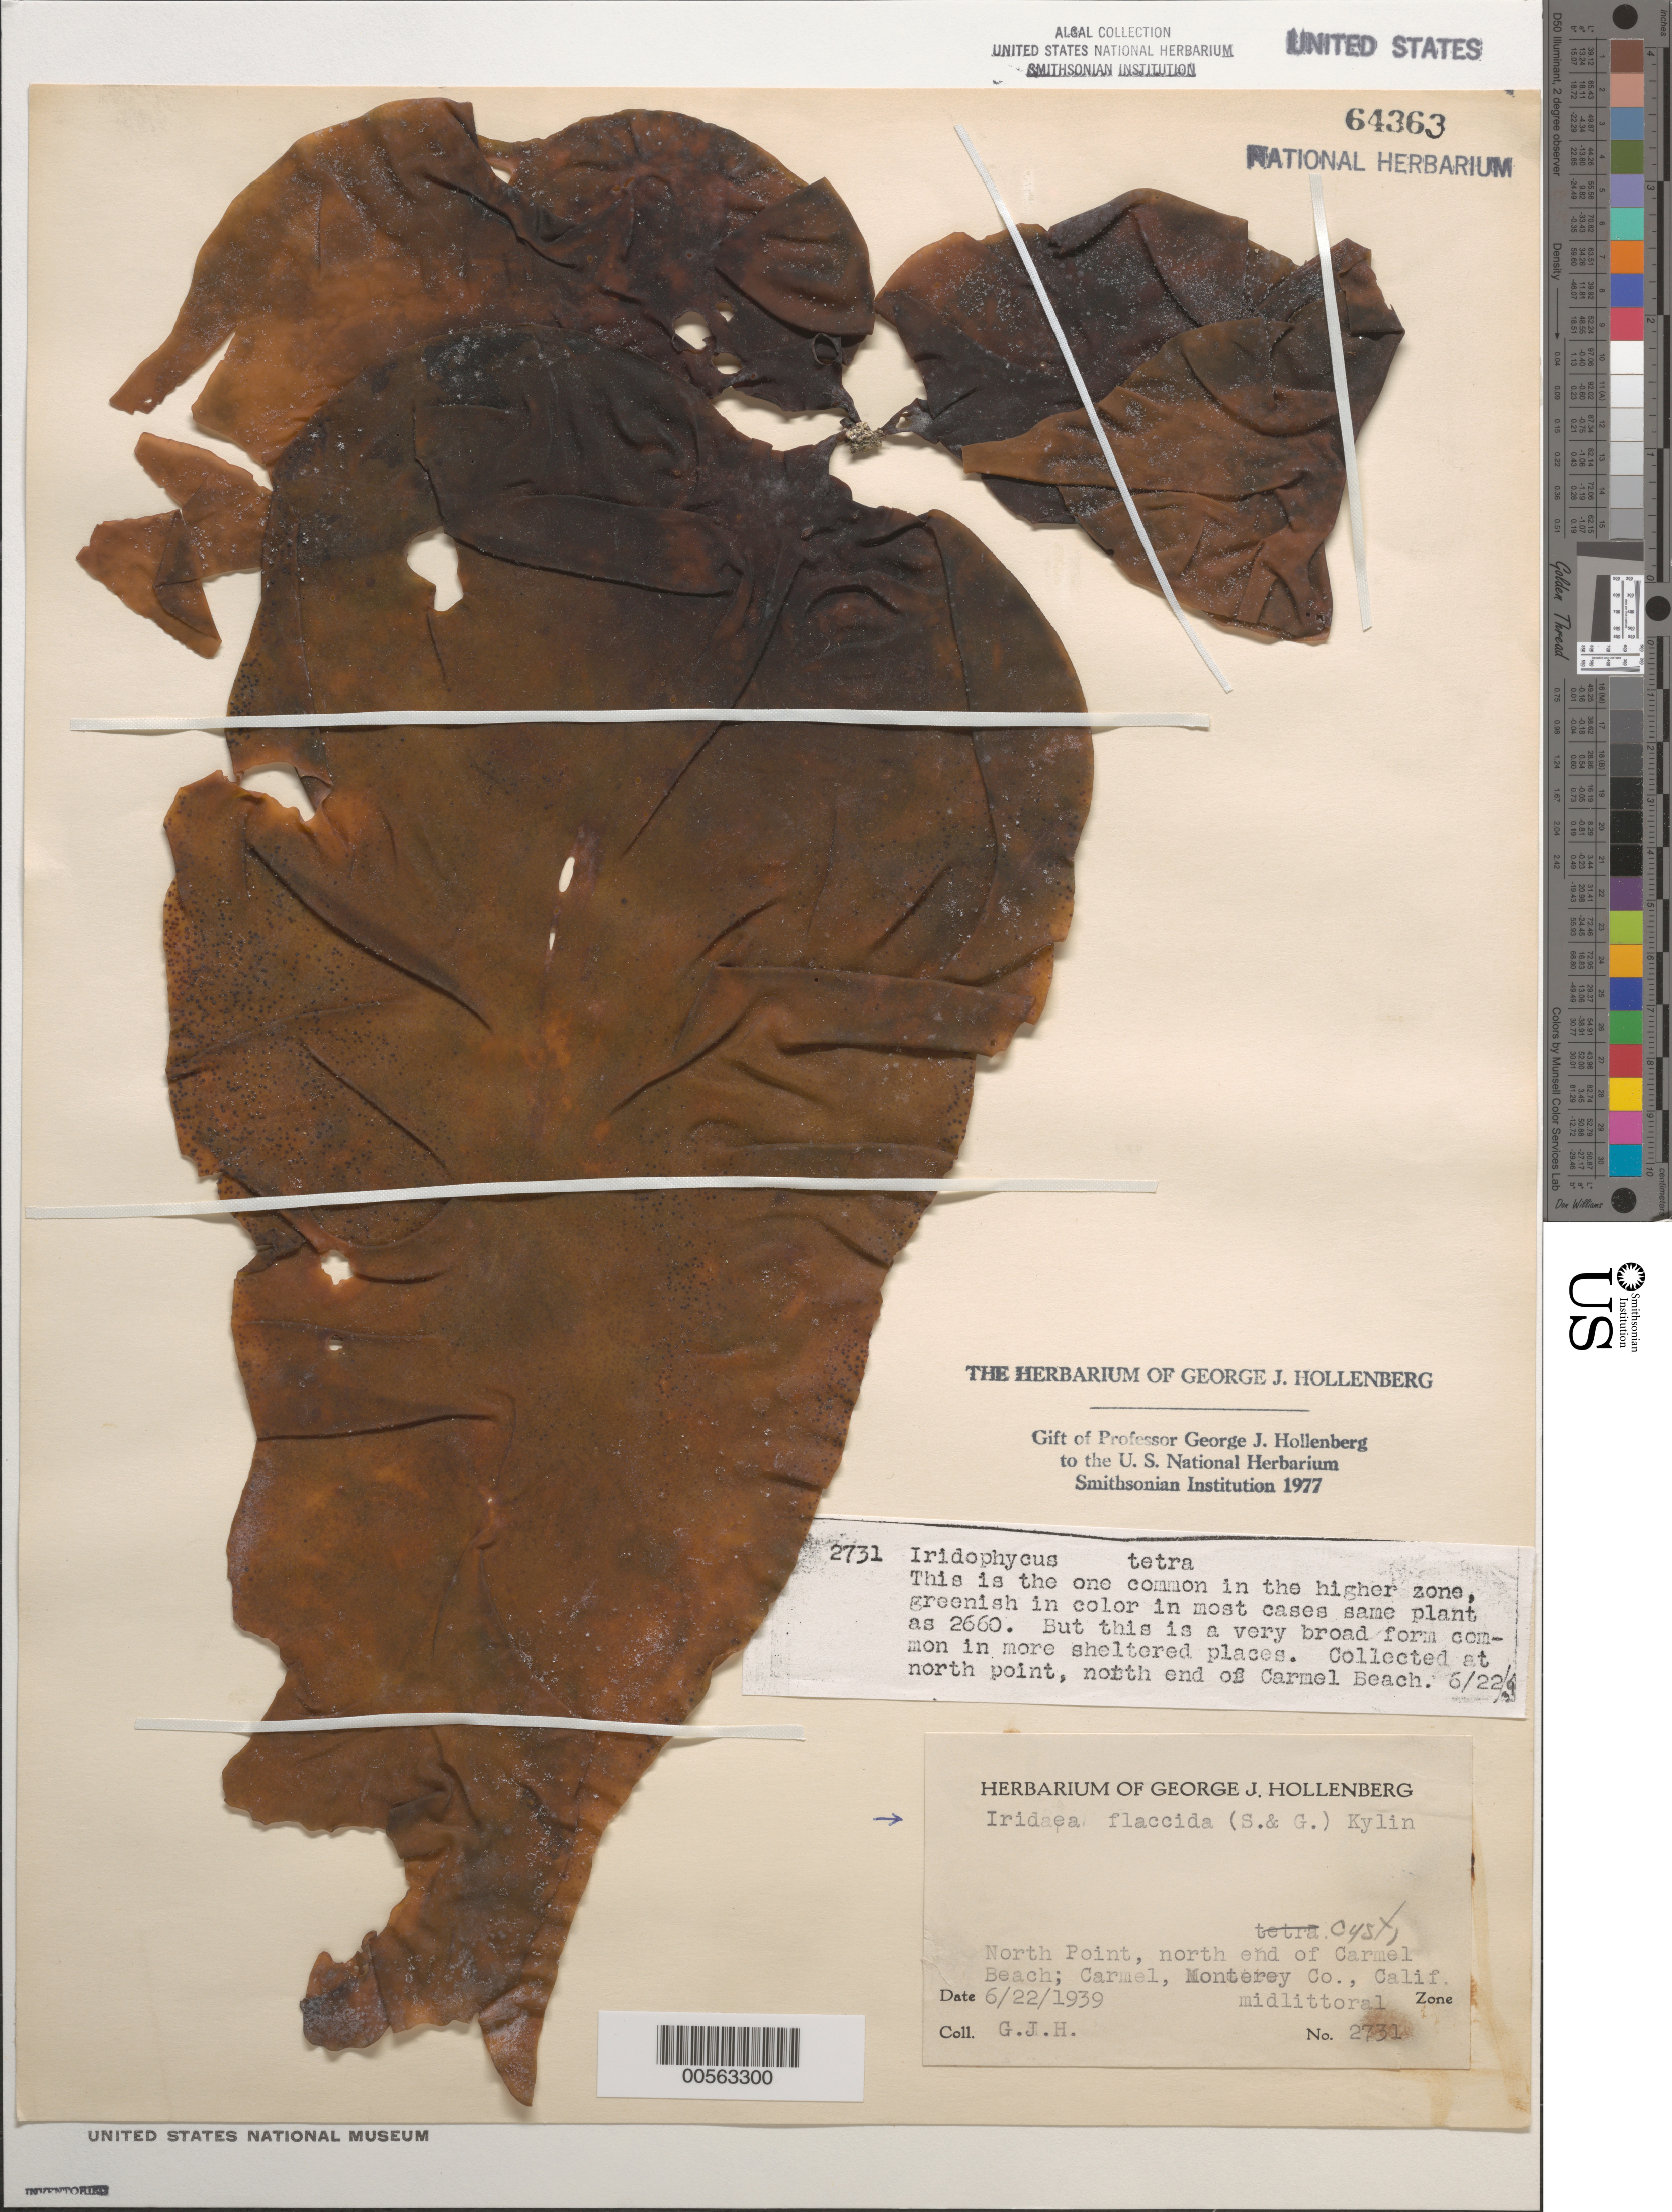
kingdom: Plantae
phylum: Rhodophyta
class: Florideophyceae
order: Gigartinales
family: Gigartinaceae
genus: Mazzaella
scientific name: Mazzaella flaccida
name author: (Setchell & N.L. Gardner) Fredericq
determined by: Algae name updating Project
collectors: G. Hollenberg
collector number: GJH 2731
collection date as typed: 22 Jun 1939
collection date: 1939-06-22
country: United States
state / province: California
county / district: Monterey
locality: North Point, Carmel Beach, Carmel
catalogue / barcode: US 64363